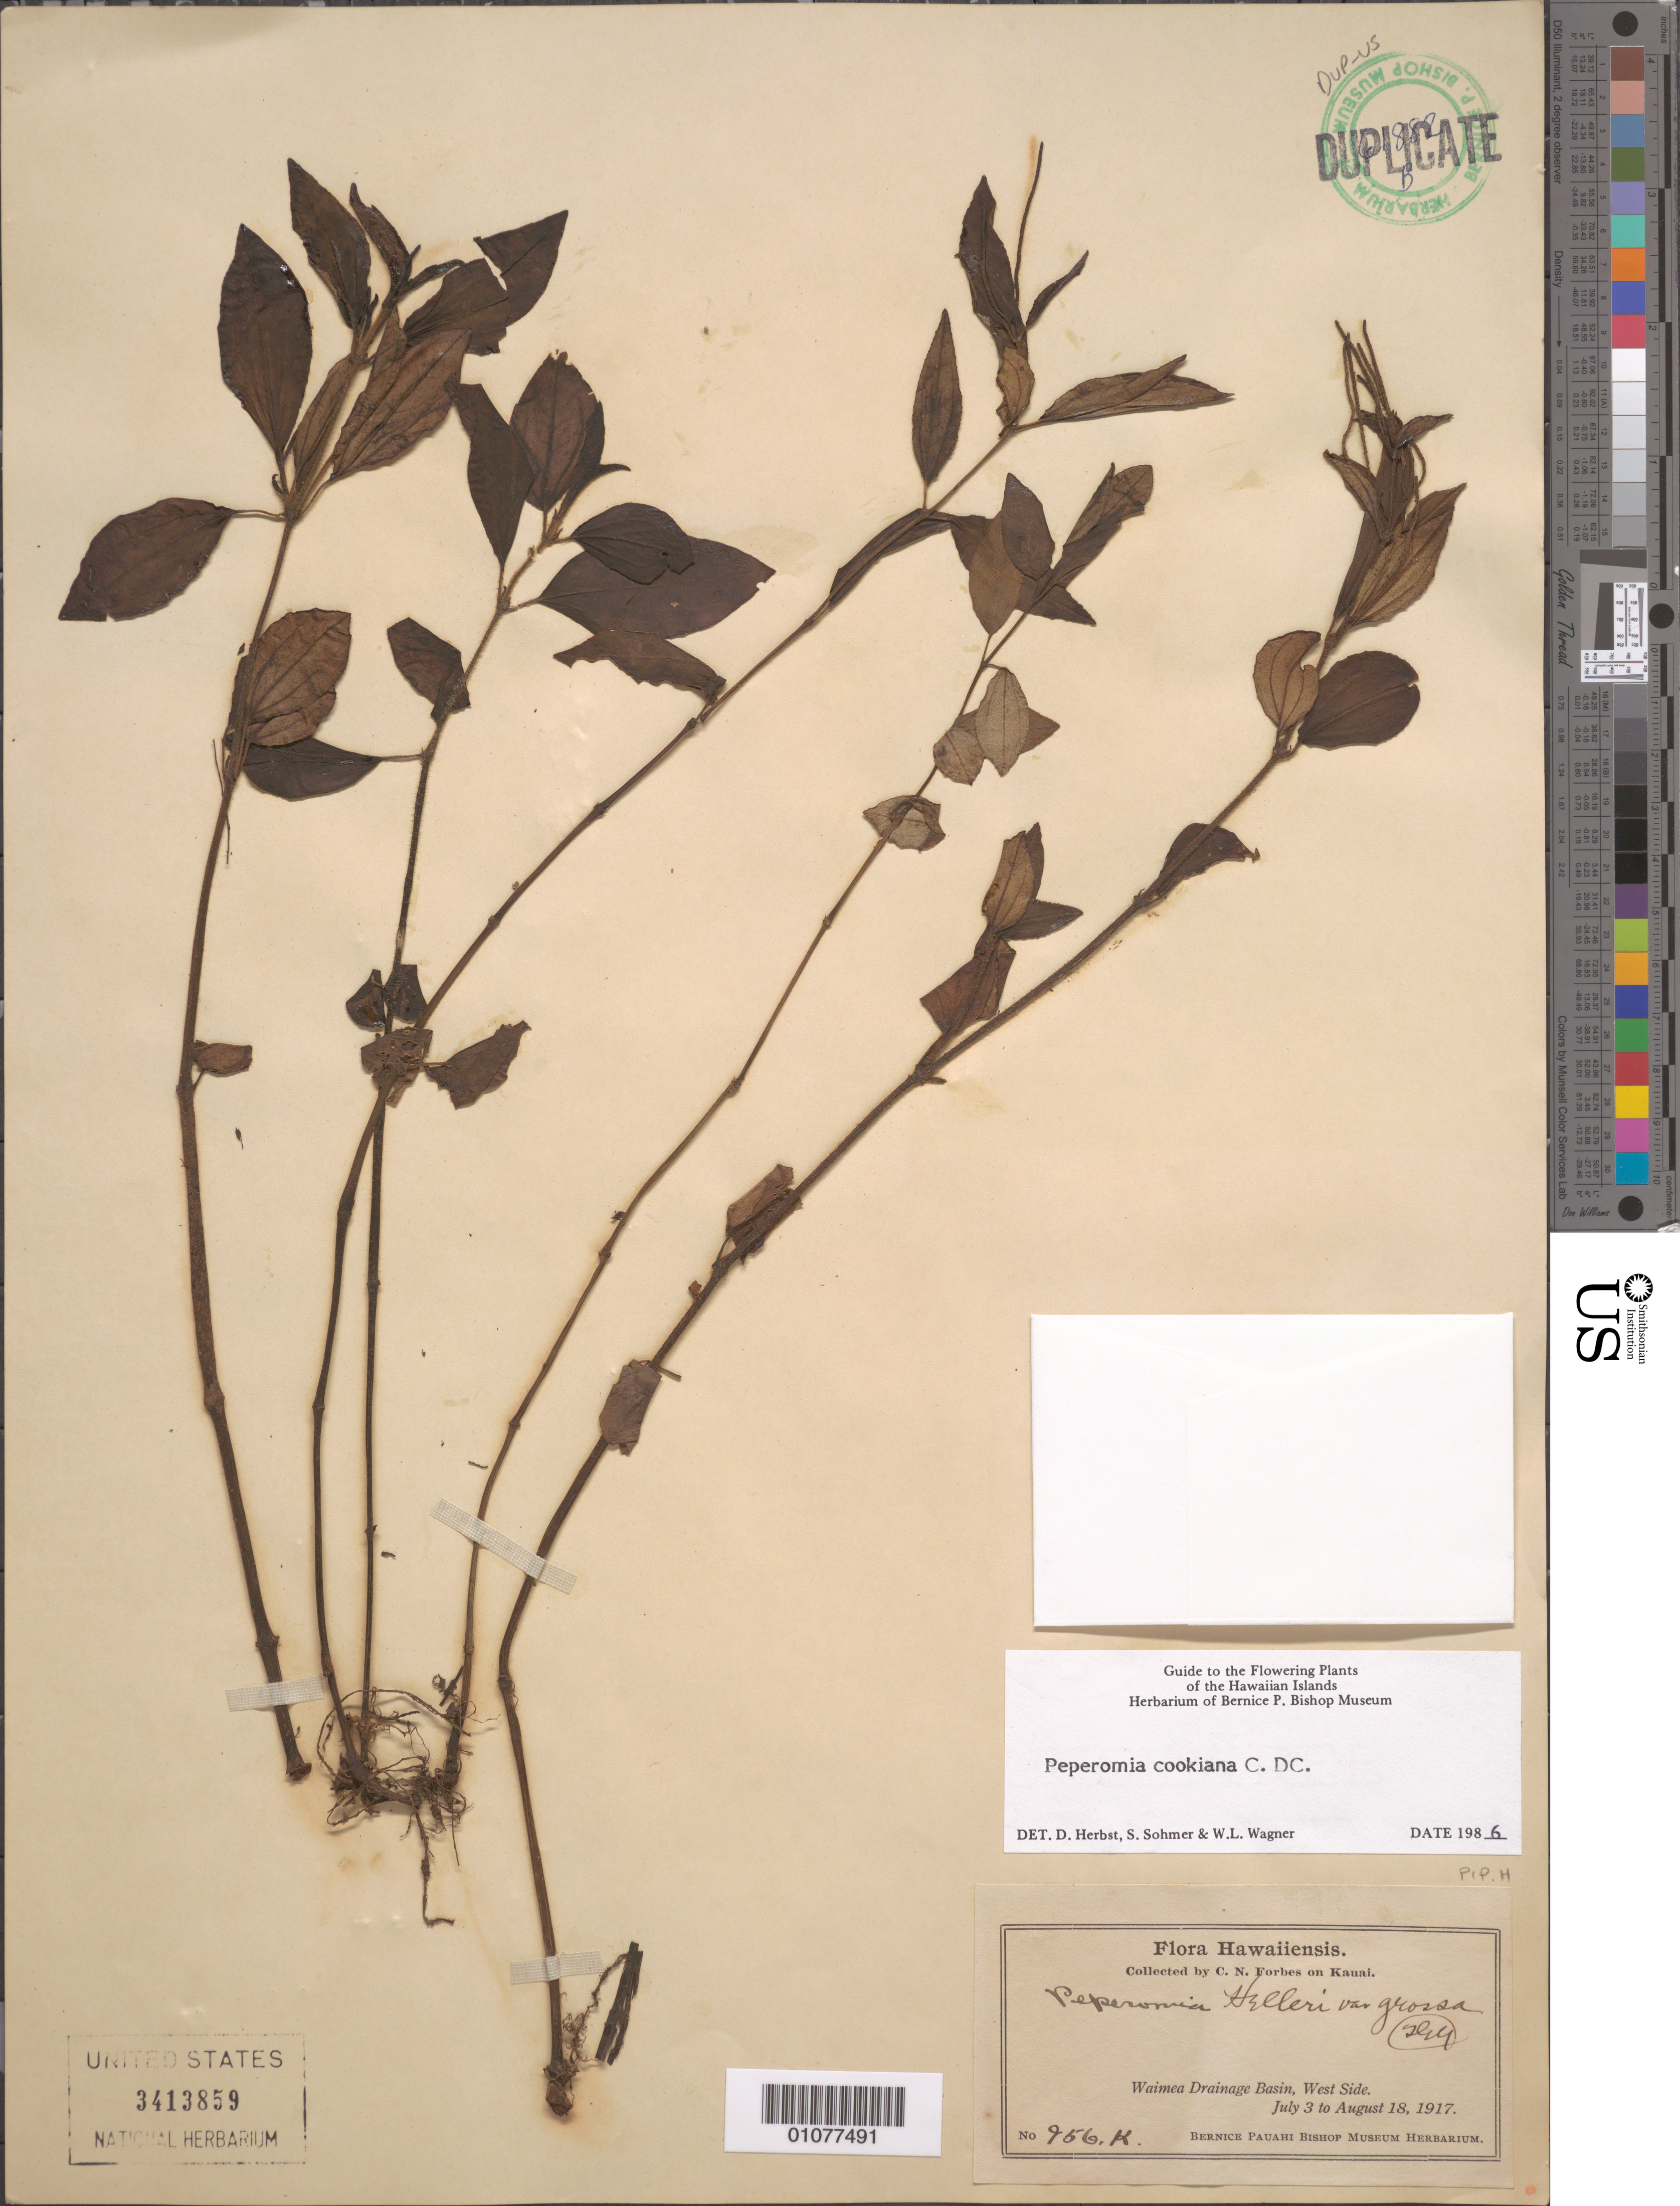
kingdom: Plantae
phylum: Tracheophyta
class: Magnoliopsida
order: Piperales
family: Piperaceae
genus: Peperomia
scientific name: Peperomia cookiana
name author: C. DC.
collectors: C. N. Forbes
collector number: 956.K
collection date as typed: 3 Jul 1917 to 18 Aug 1917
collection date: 1917-07-03/1917-08-18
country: United States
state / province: Hawaii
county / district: Kauai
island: Kaua'i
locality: Waimea Drainage Basin, W side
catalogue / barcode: US 3413859